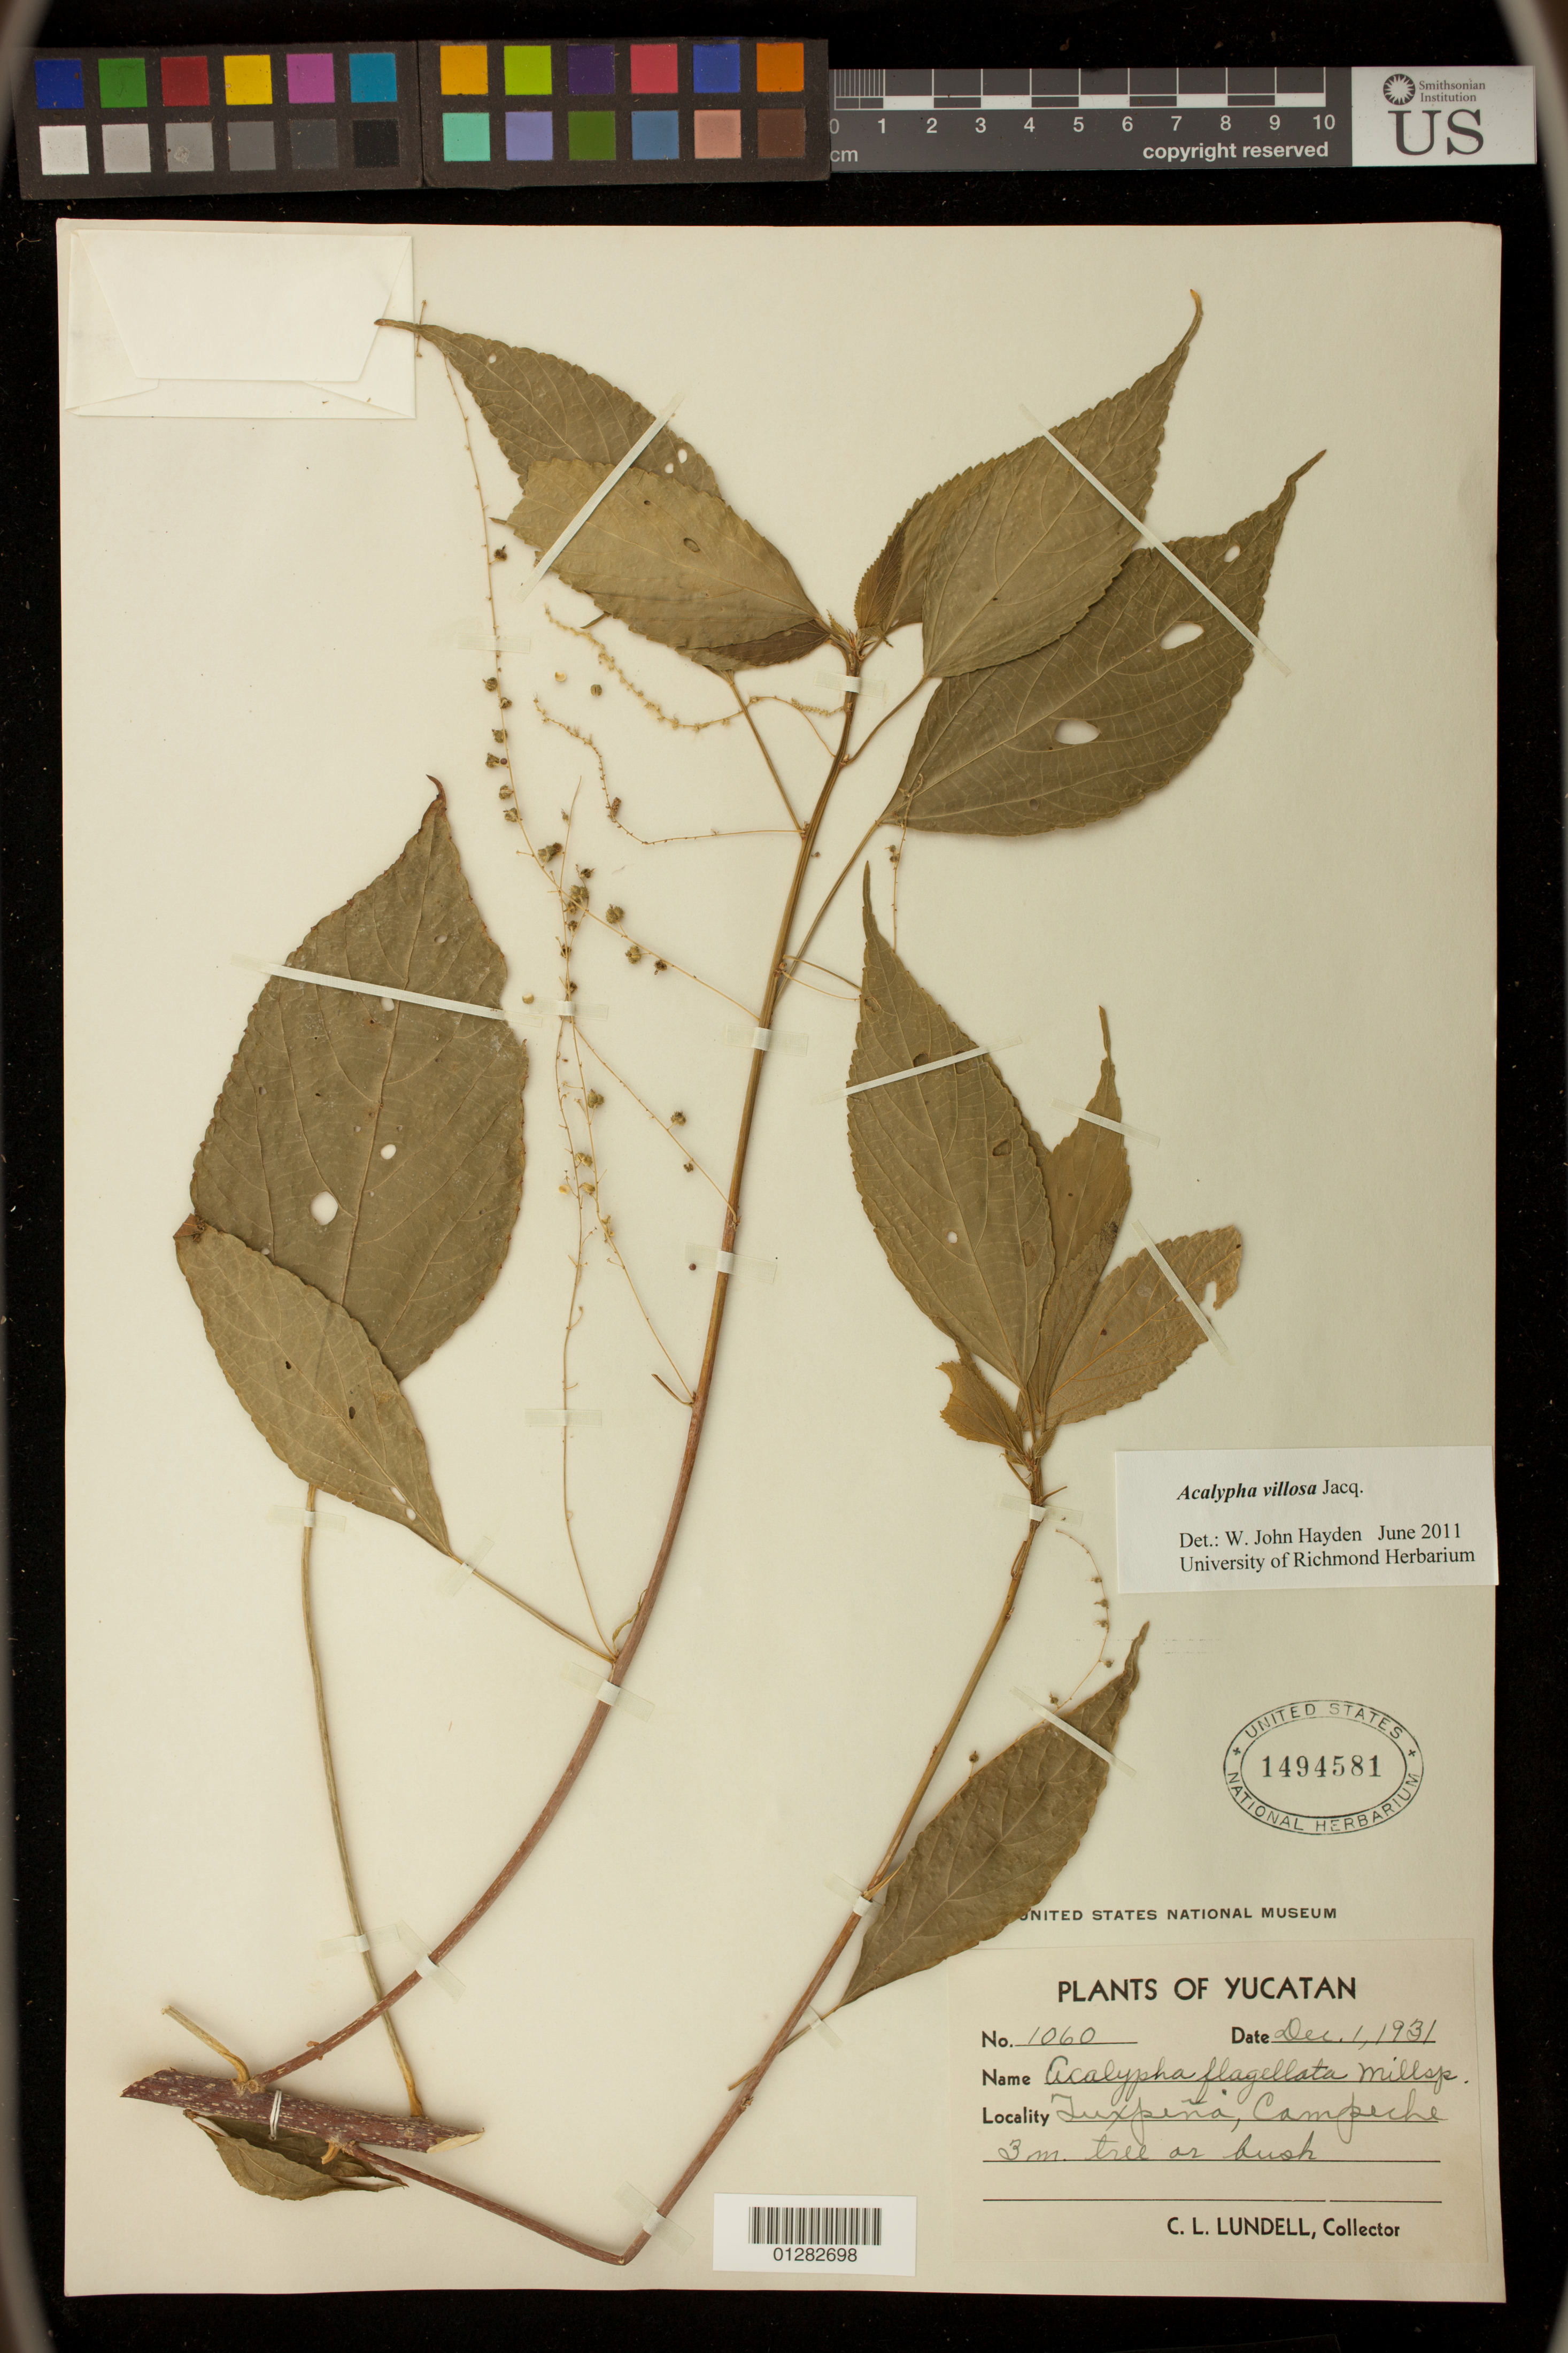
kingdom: Plantae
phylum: Tracheophyta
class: Magnoliopsida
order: Malpighiales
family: Euphorbiaceae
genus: Acalypha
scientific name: Acalypha villosa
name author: Jacq.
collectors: C. L. Lundell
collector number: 1060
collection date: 1931-12-01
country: Mexico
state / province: Yucatán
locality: Tuxpeña, Campeche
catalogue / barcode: US 1494581